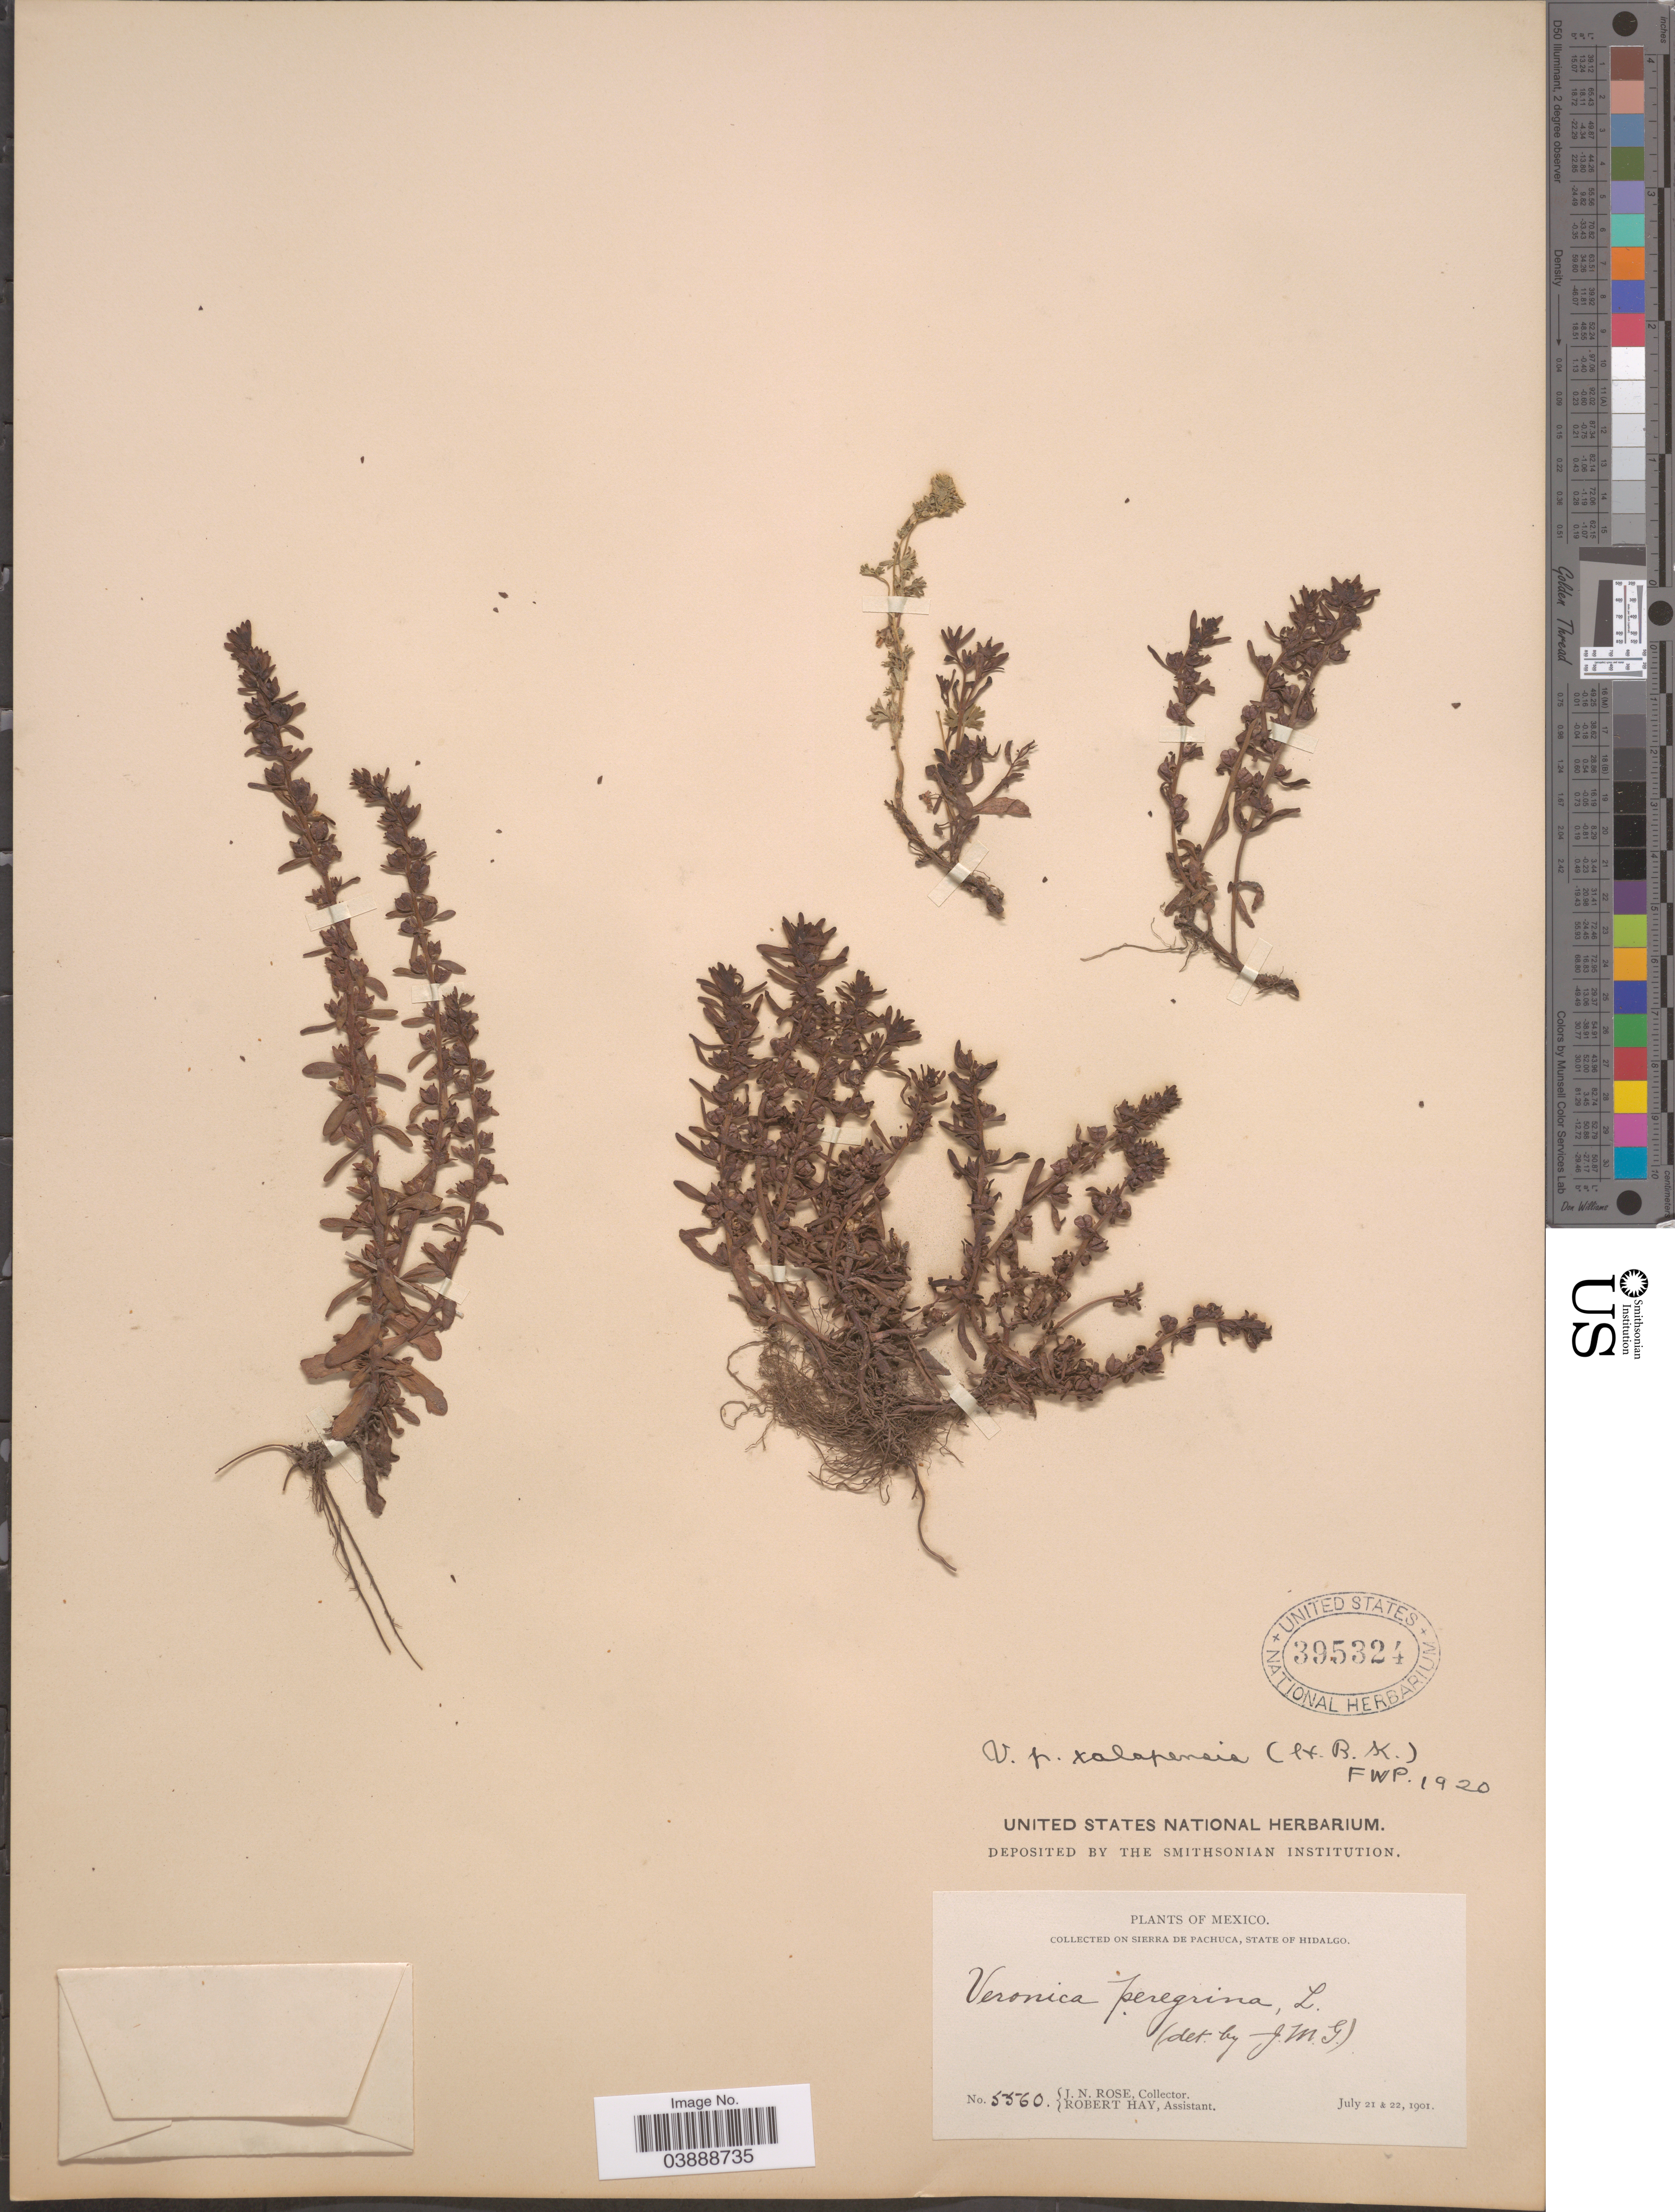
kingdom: Plantae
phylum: Tracheophyta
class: Magnoliopsida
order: Lamiales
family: Plantaginaceae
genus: Veronica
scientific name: Veronica peregrina subsp. xalapensis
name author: (Kunth) Pennell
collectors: J. N. Rose & R. Hay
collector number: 5560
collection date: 1901-07-21/1901-07-22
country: Mexico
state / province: Hidalgo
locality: On Sierra de Pachuca.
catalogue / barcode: US 395324